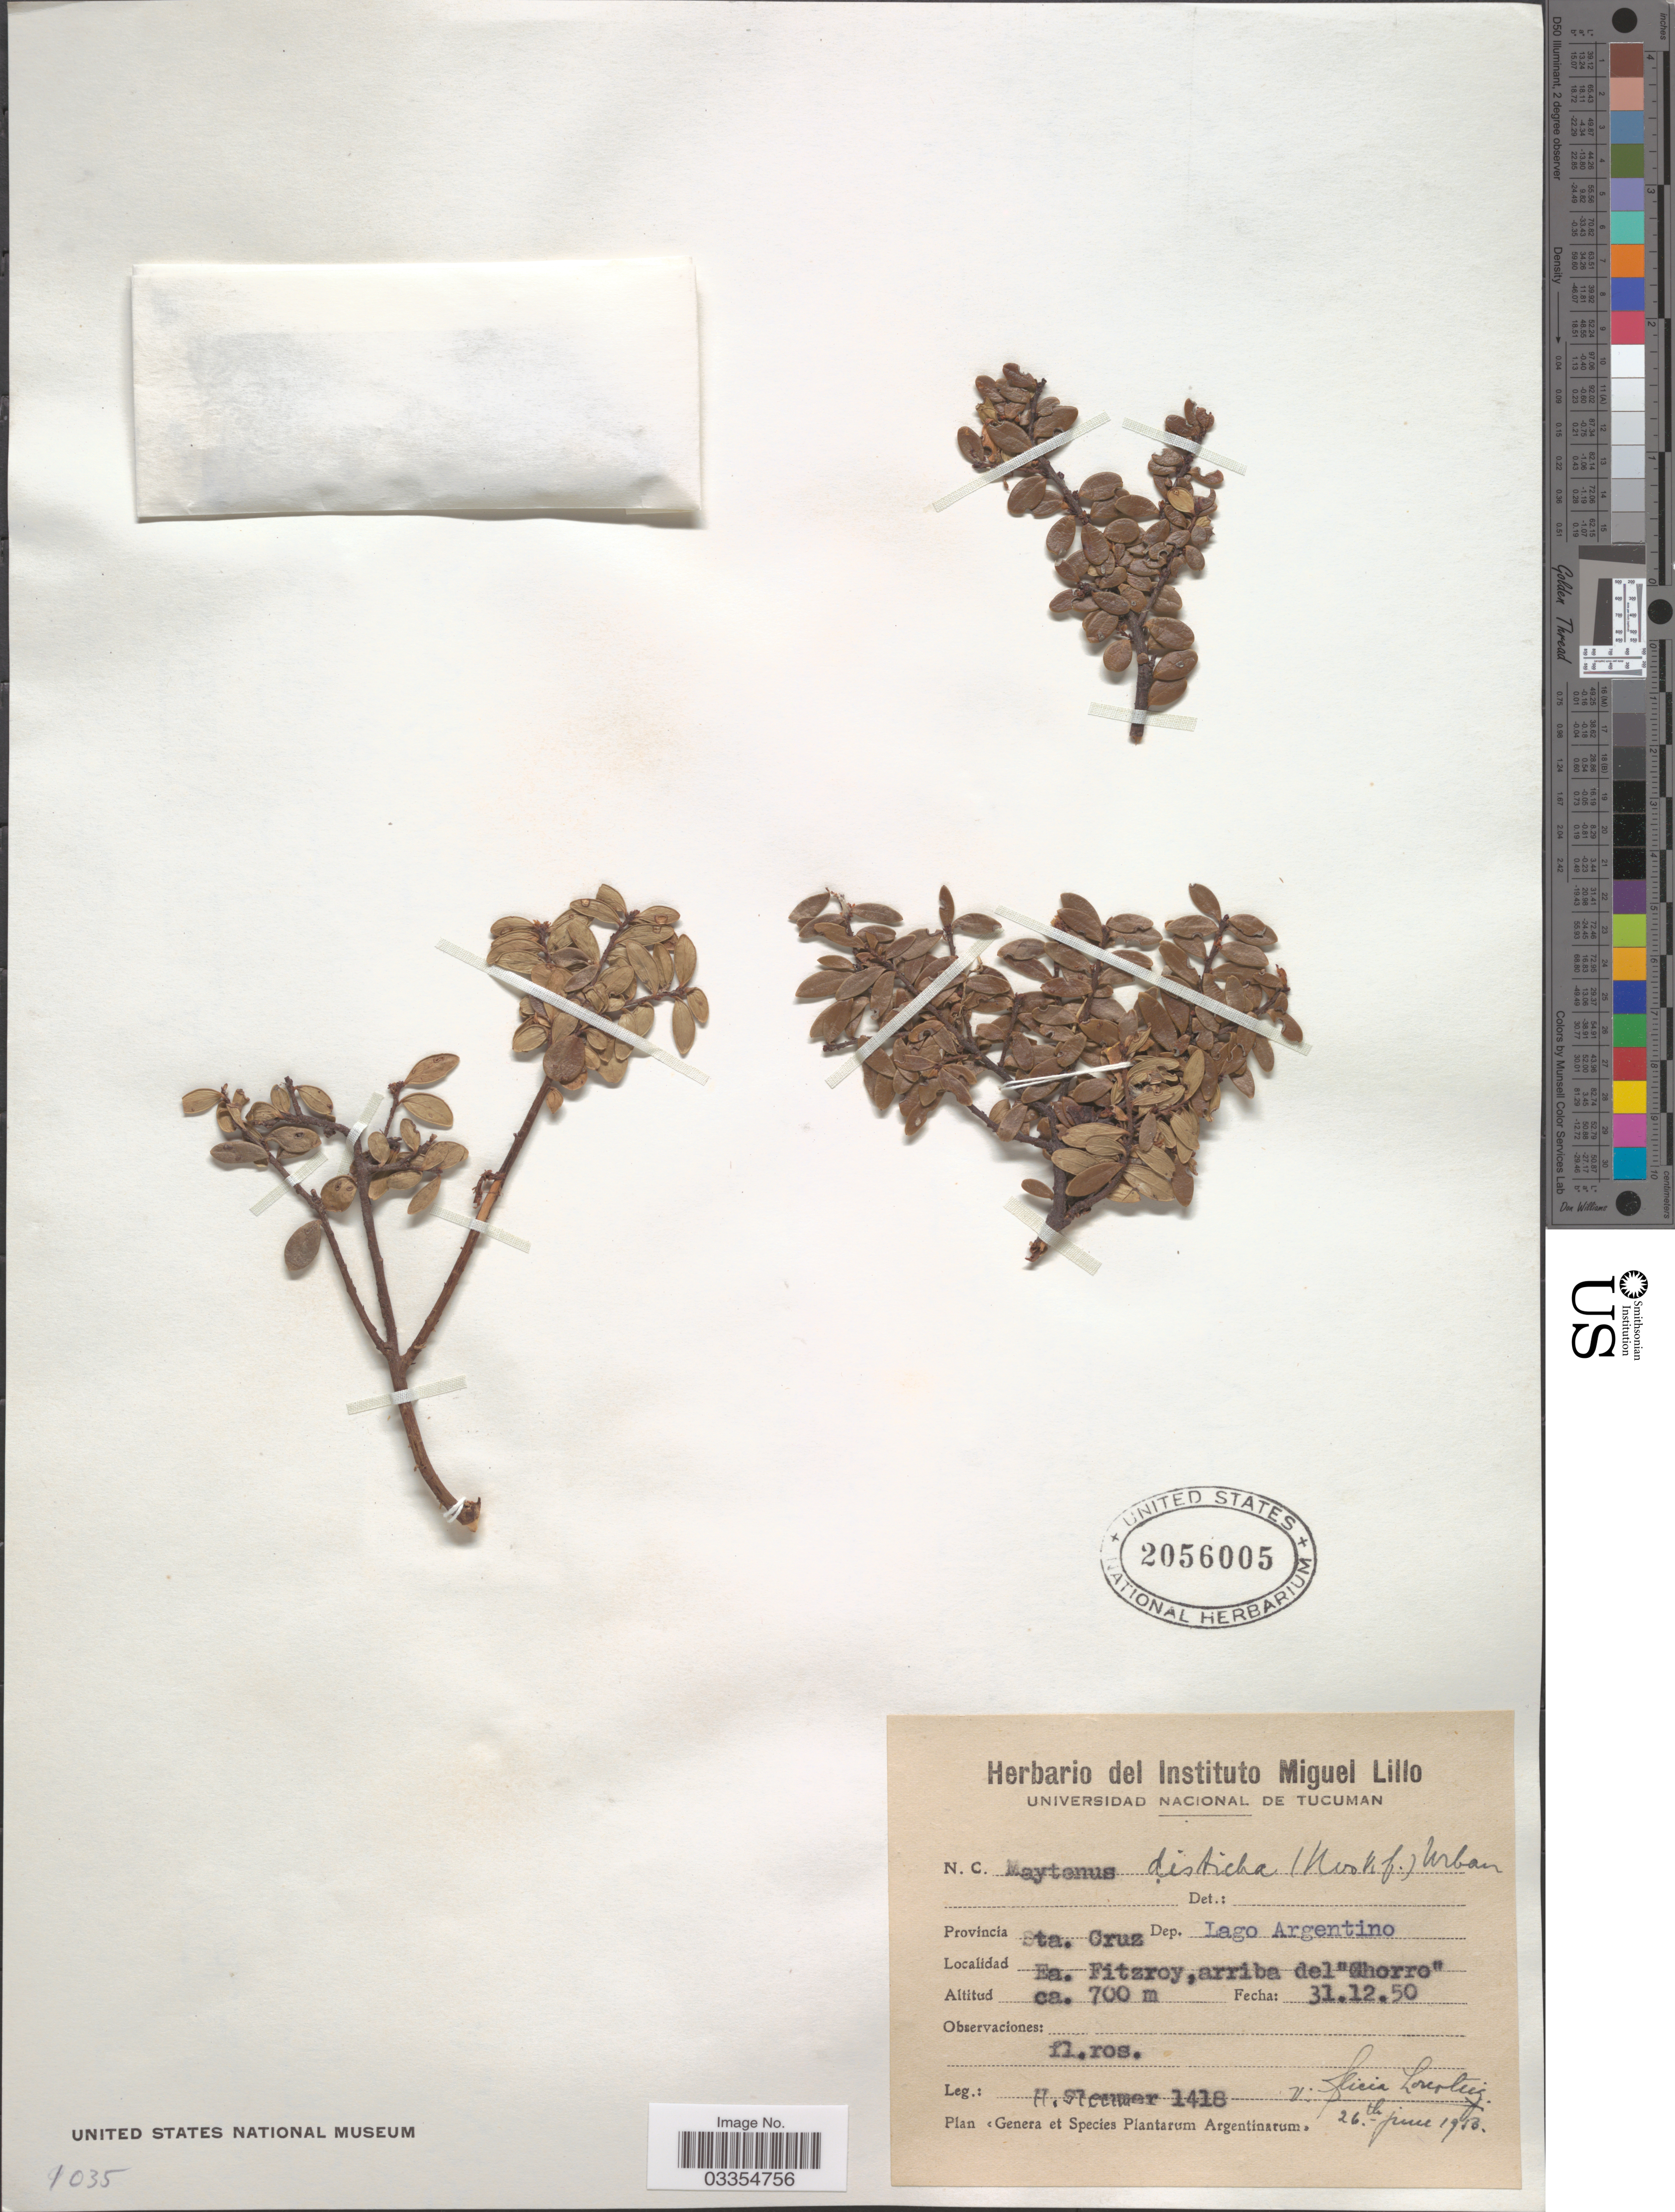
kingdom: Plantae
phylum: Tracheophyta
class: Magnoliopsida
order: Celastrales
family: Celastraceae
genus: Maytenus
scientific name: Maytenus disticha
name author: (Hook. f.) Urb.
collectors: H. O. Sleumer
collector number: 1418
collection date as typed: Transcribed d/m/y: 31/12/50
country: Argentina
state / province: Santa Cruz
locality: Dep. Lago Argentino. Ea. Fitzroy, arriba del "Chorro".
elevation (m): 700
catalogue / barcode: US 2056005